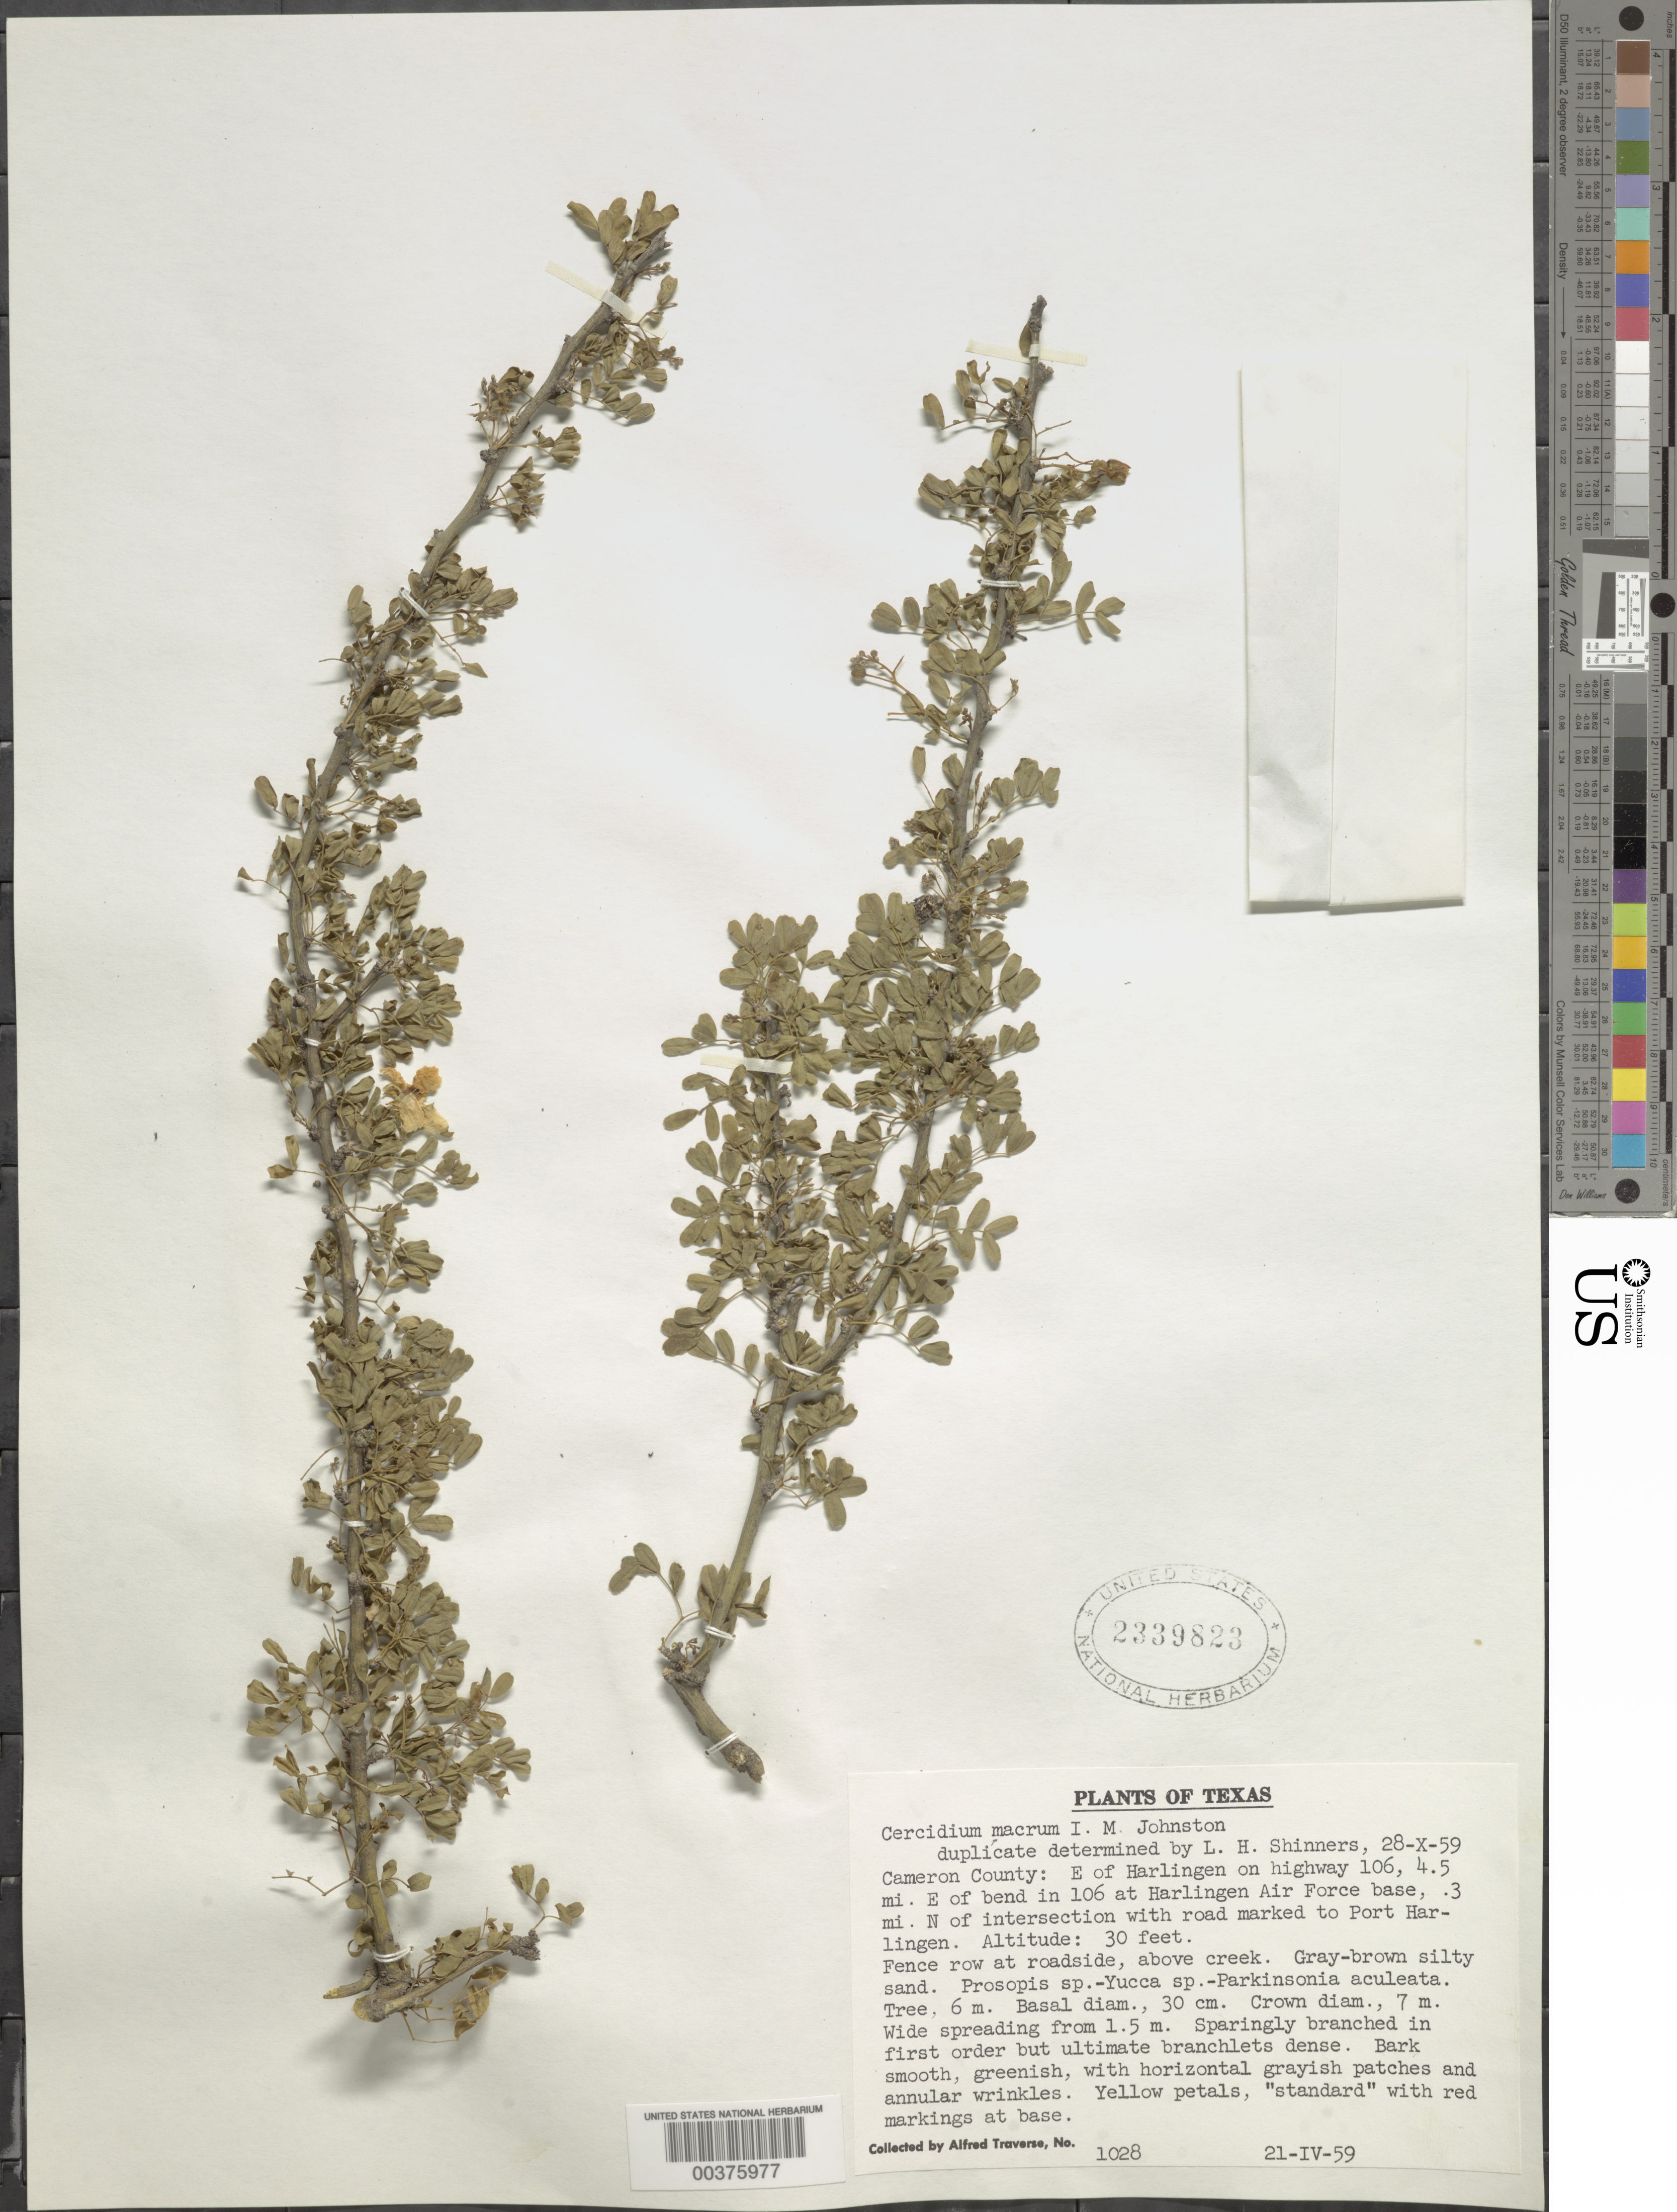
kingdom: Plantae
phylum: Tracheophyta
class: Magnoliopsida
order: Fabales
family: Fabaceae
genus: Parkinsonia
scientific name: Parkinsonia texana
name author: (A. Gray) S. Watson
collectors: A. Traverse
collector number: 1028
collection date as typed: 21 Apr 1959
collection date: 1959-04-21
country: United States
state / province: Texas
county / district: Cameron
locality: E of harlingen on highway 106, 4.5 mi e of bend in 106 at harlingen air force base, n of intersection marked to port harlingen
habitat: Fence row at roadside, above creek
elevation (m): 9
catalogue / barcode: US 2339823